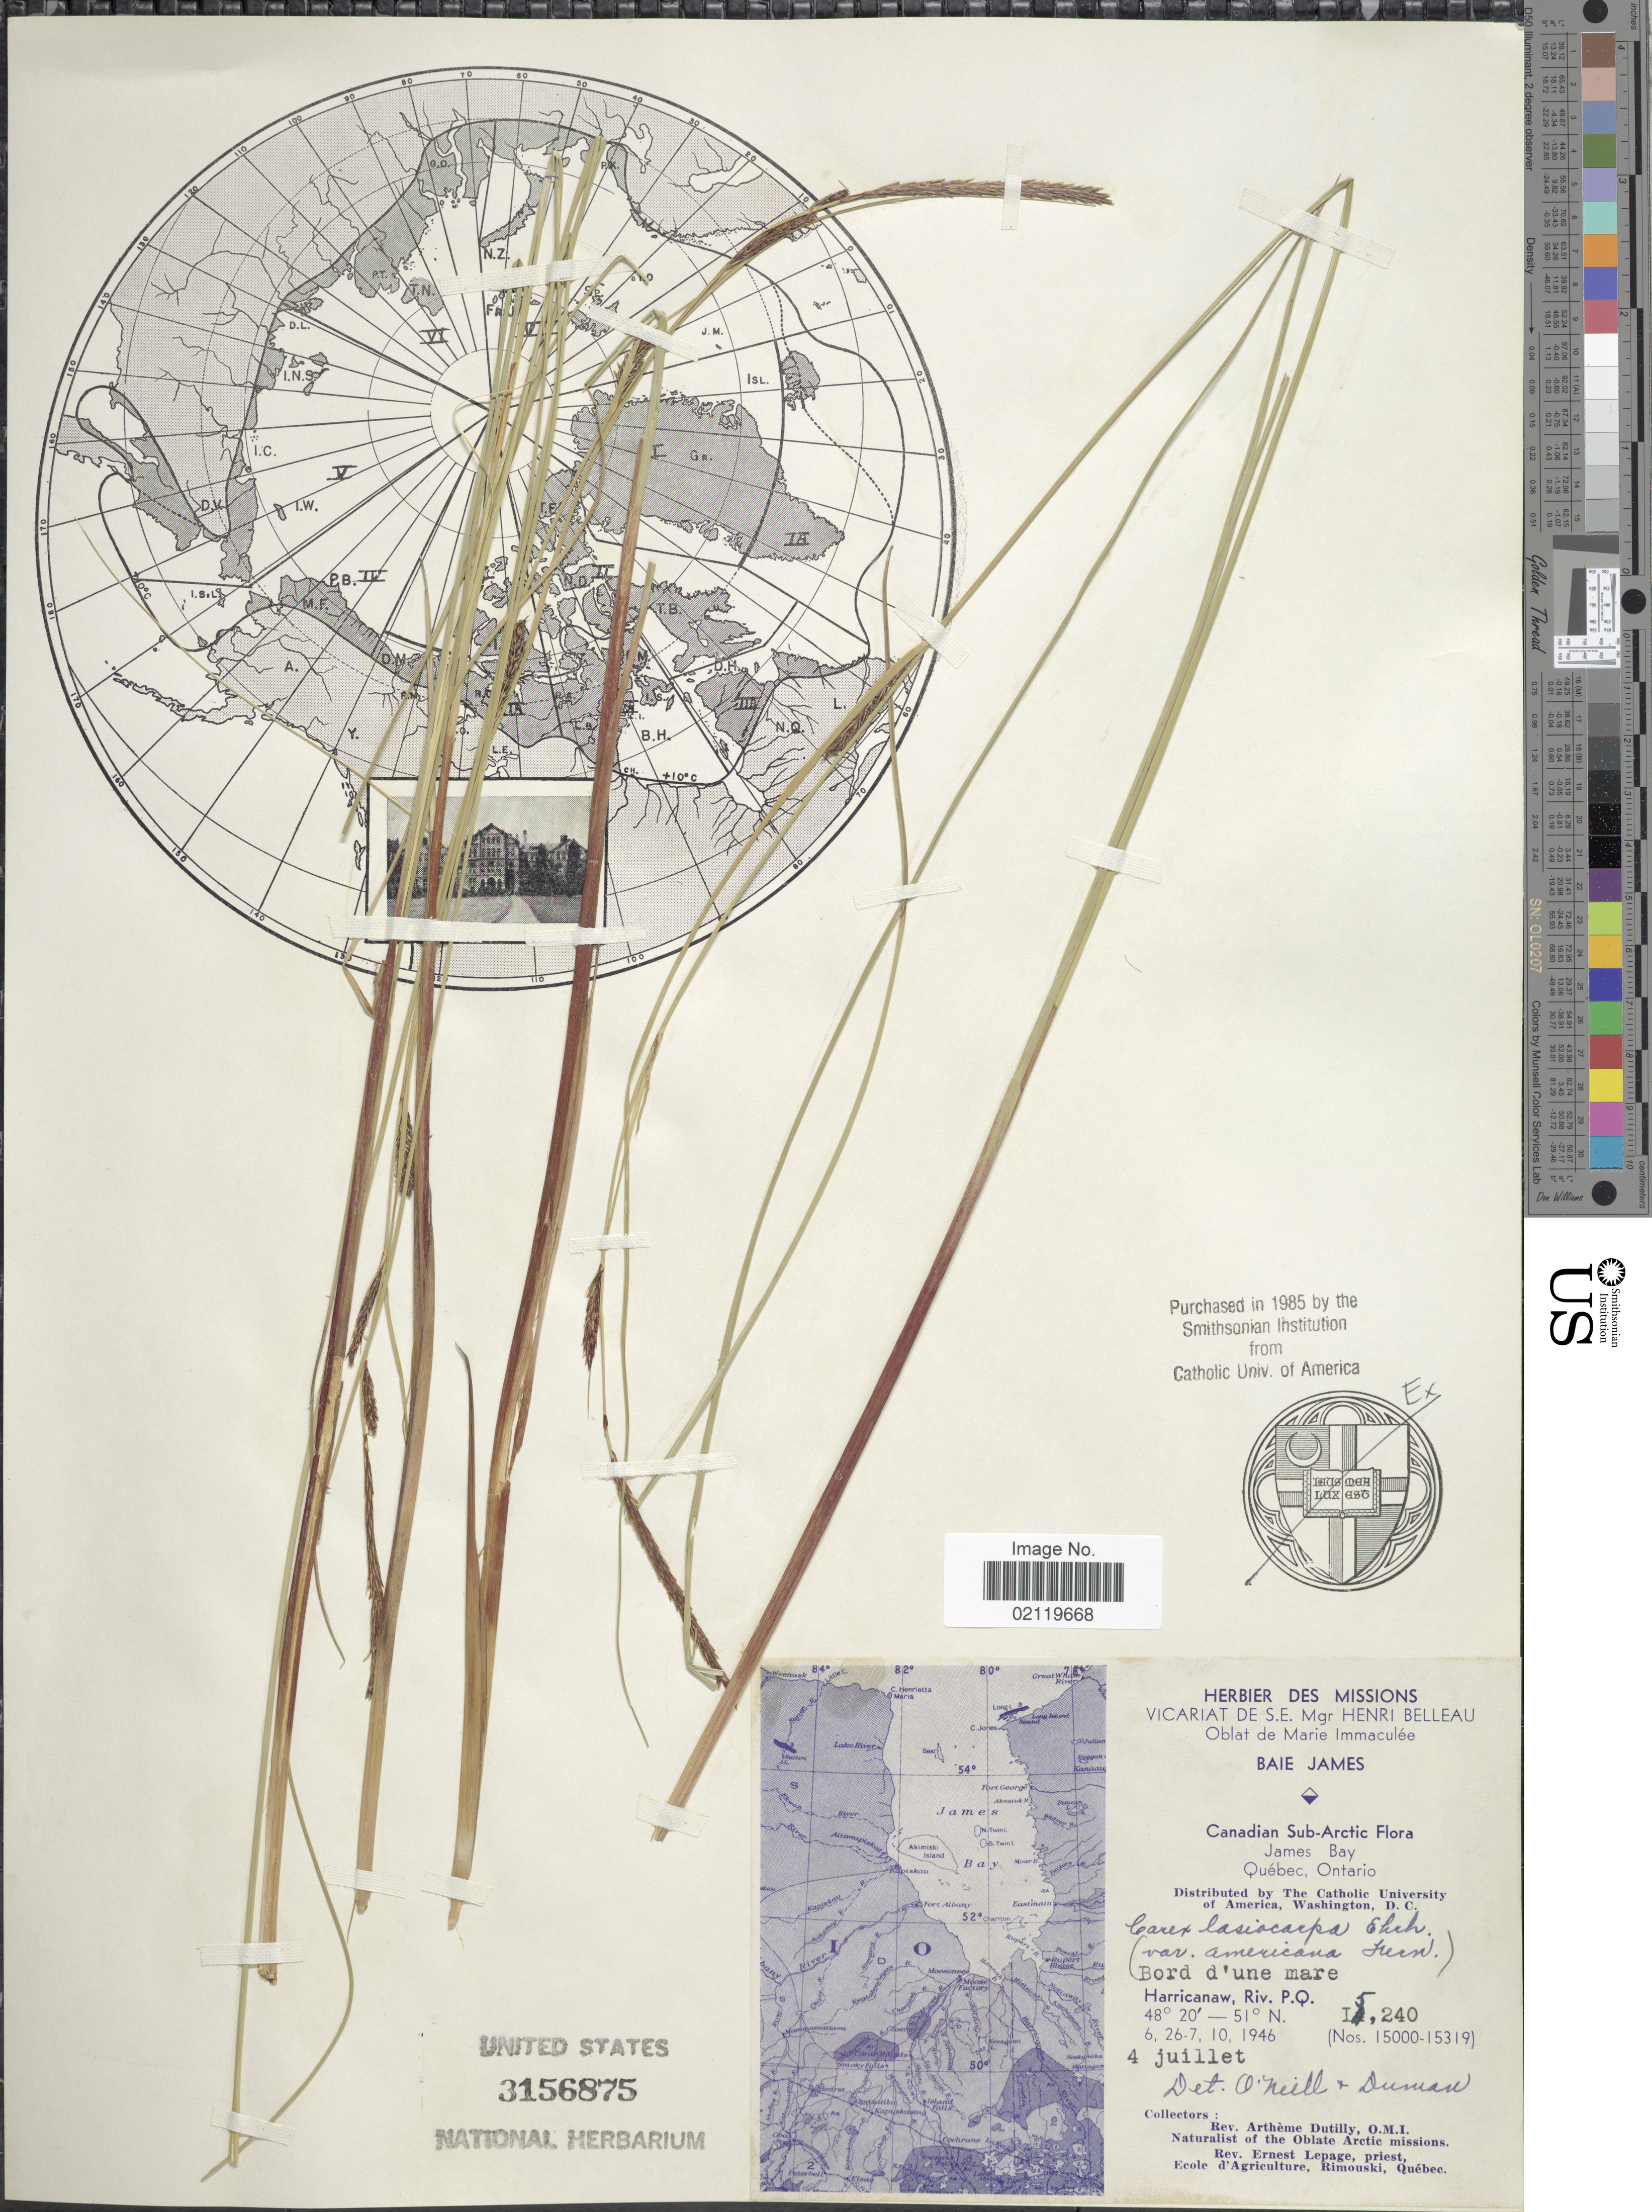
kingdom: Plantae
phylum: Tracheophyta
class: Liliopsida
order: Poales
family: Cyperaceae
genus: Carex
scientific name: Carex lasiocarpa var. americana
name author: Fernald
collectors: A. Dutilly & E. Lepage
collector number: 15240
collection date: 1946-07-04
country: Canada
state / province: Quebec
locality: Canadian Sub-Arctic. James Bay. Quebec, Ontario. Bord d'une mare. Harricanaw, Riv. P.Q.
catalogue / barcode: US 3156875